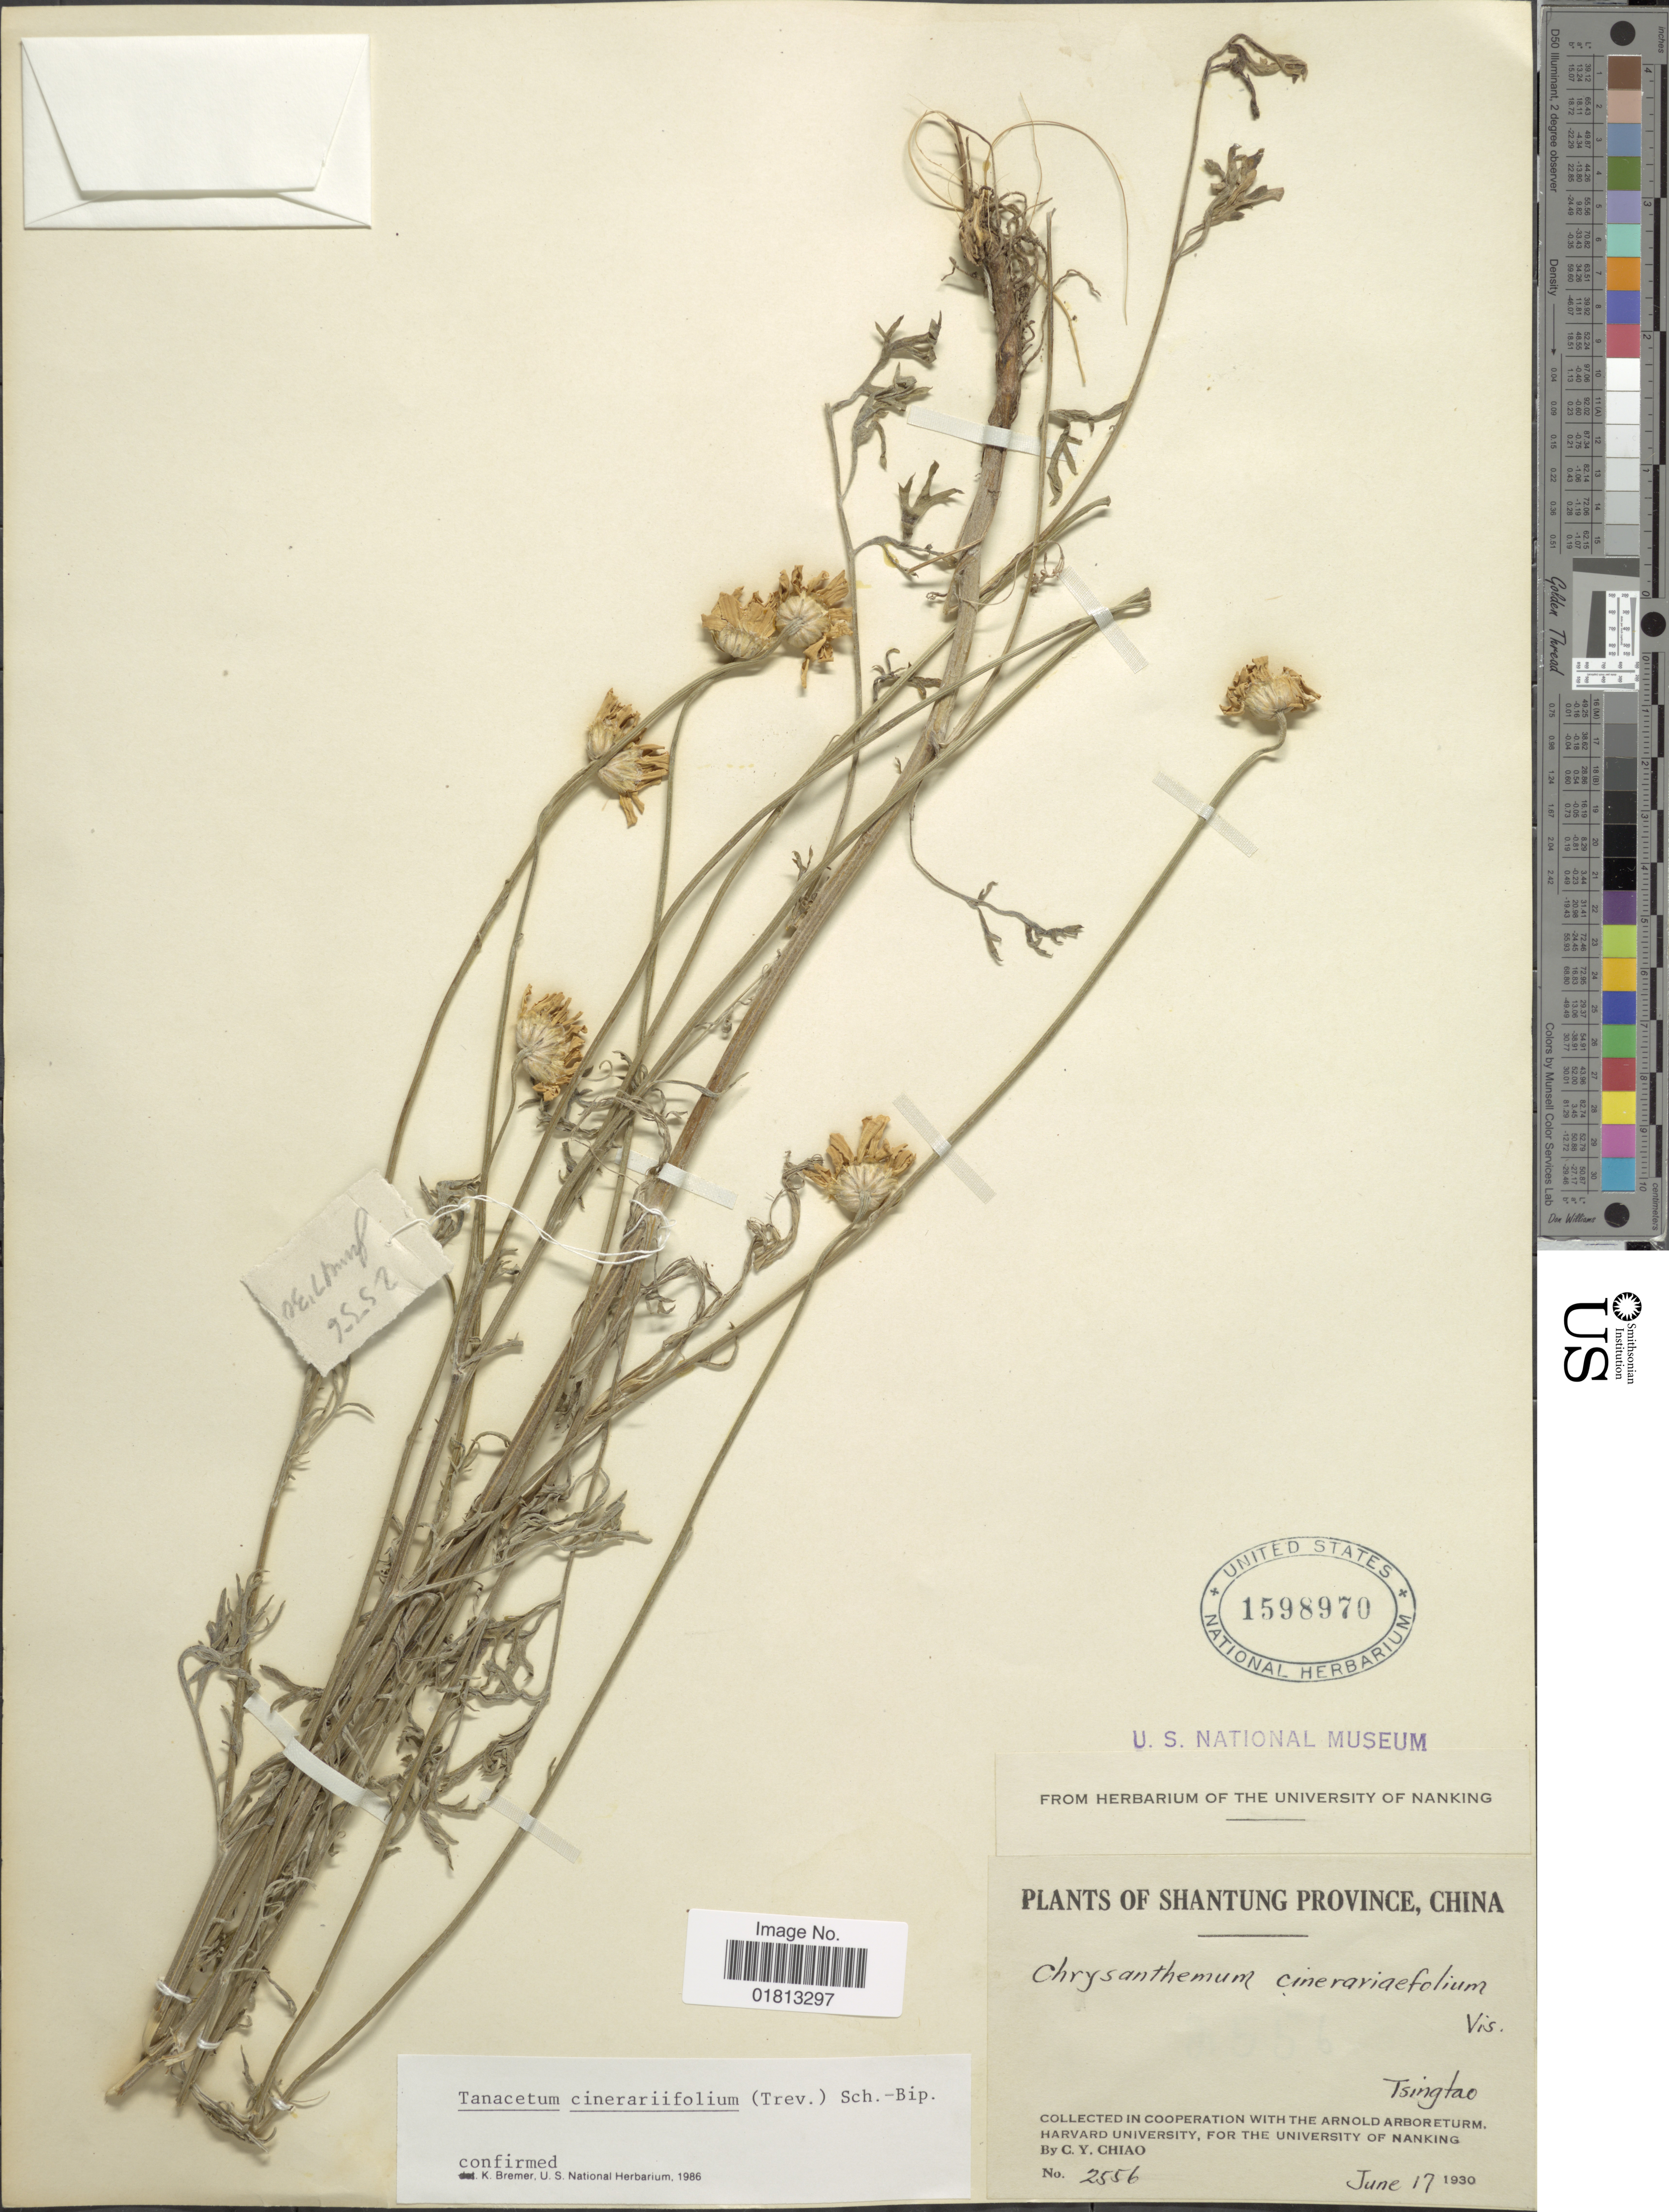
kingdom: Plantae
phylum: Tracheophyta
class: Magnoliopsida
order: Asterales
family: Asteraceae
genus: Tanacetum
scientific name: Tanacetum cinerariifolium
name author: (Trevis.) Schult.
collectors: C. Y. Chiao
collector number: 2556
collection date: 1930-06-17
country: China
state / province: Shandong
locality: Shantung Province, China, Tsingtao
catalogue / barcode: US 1598970